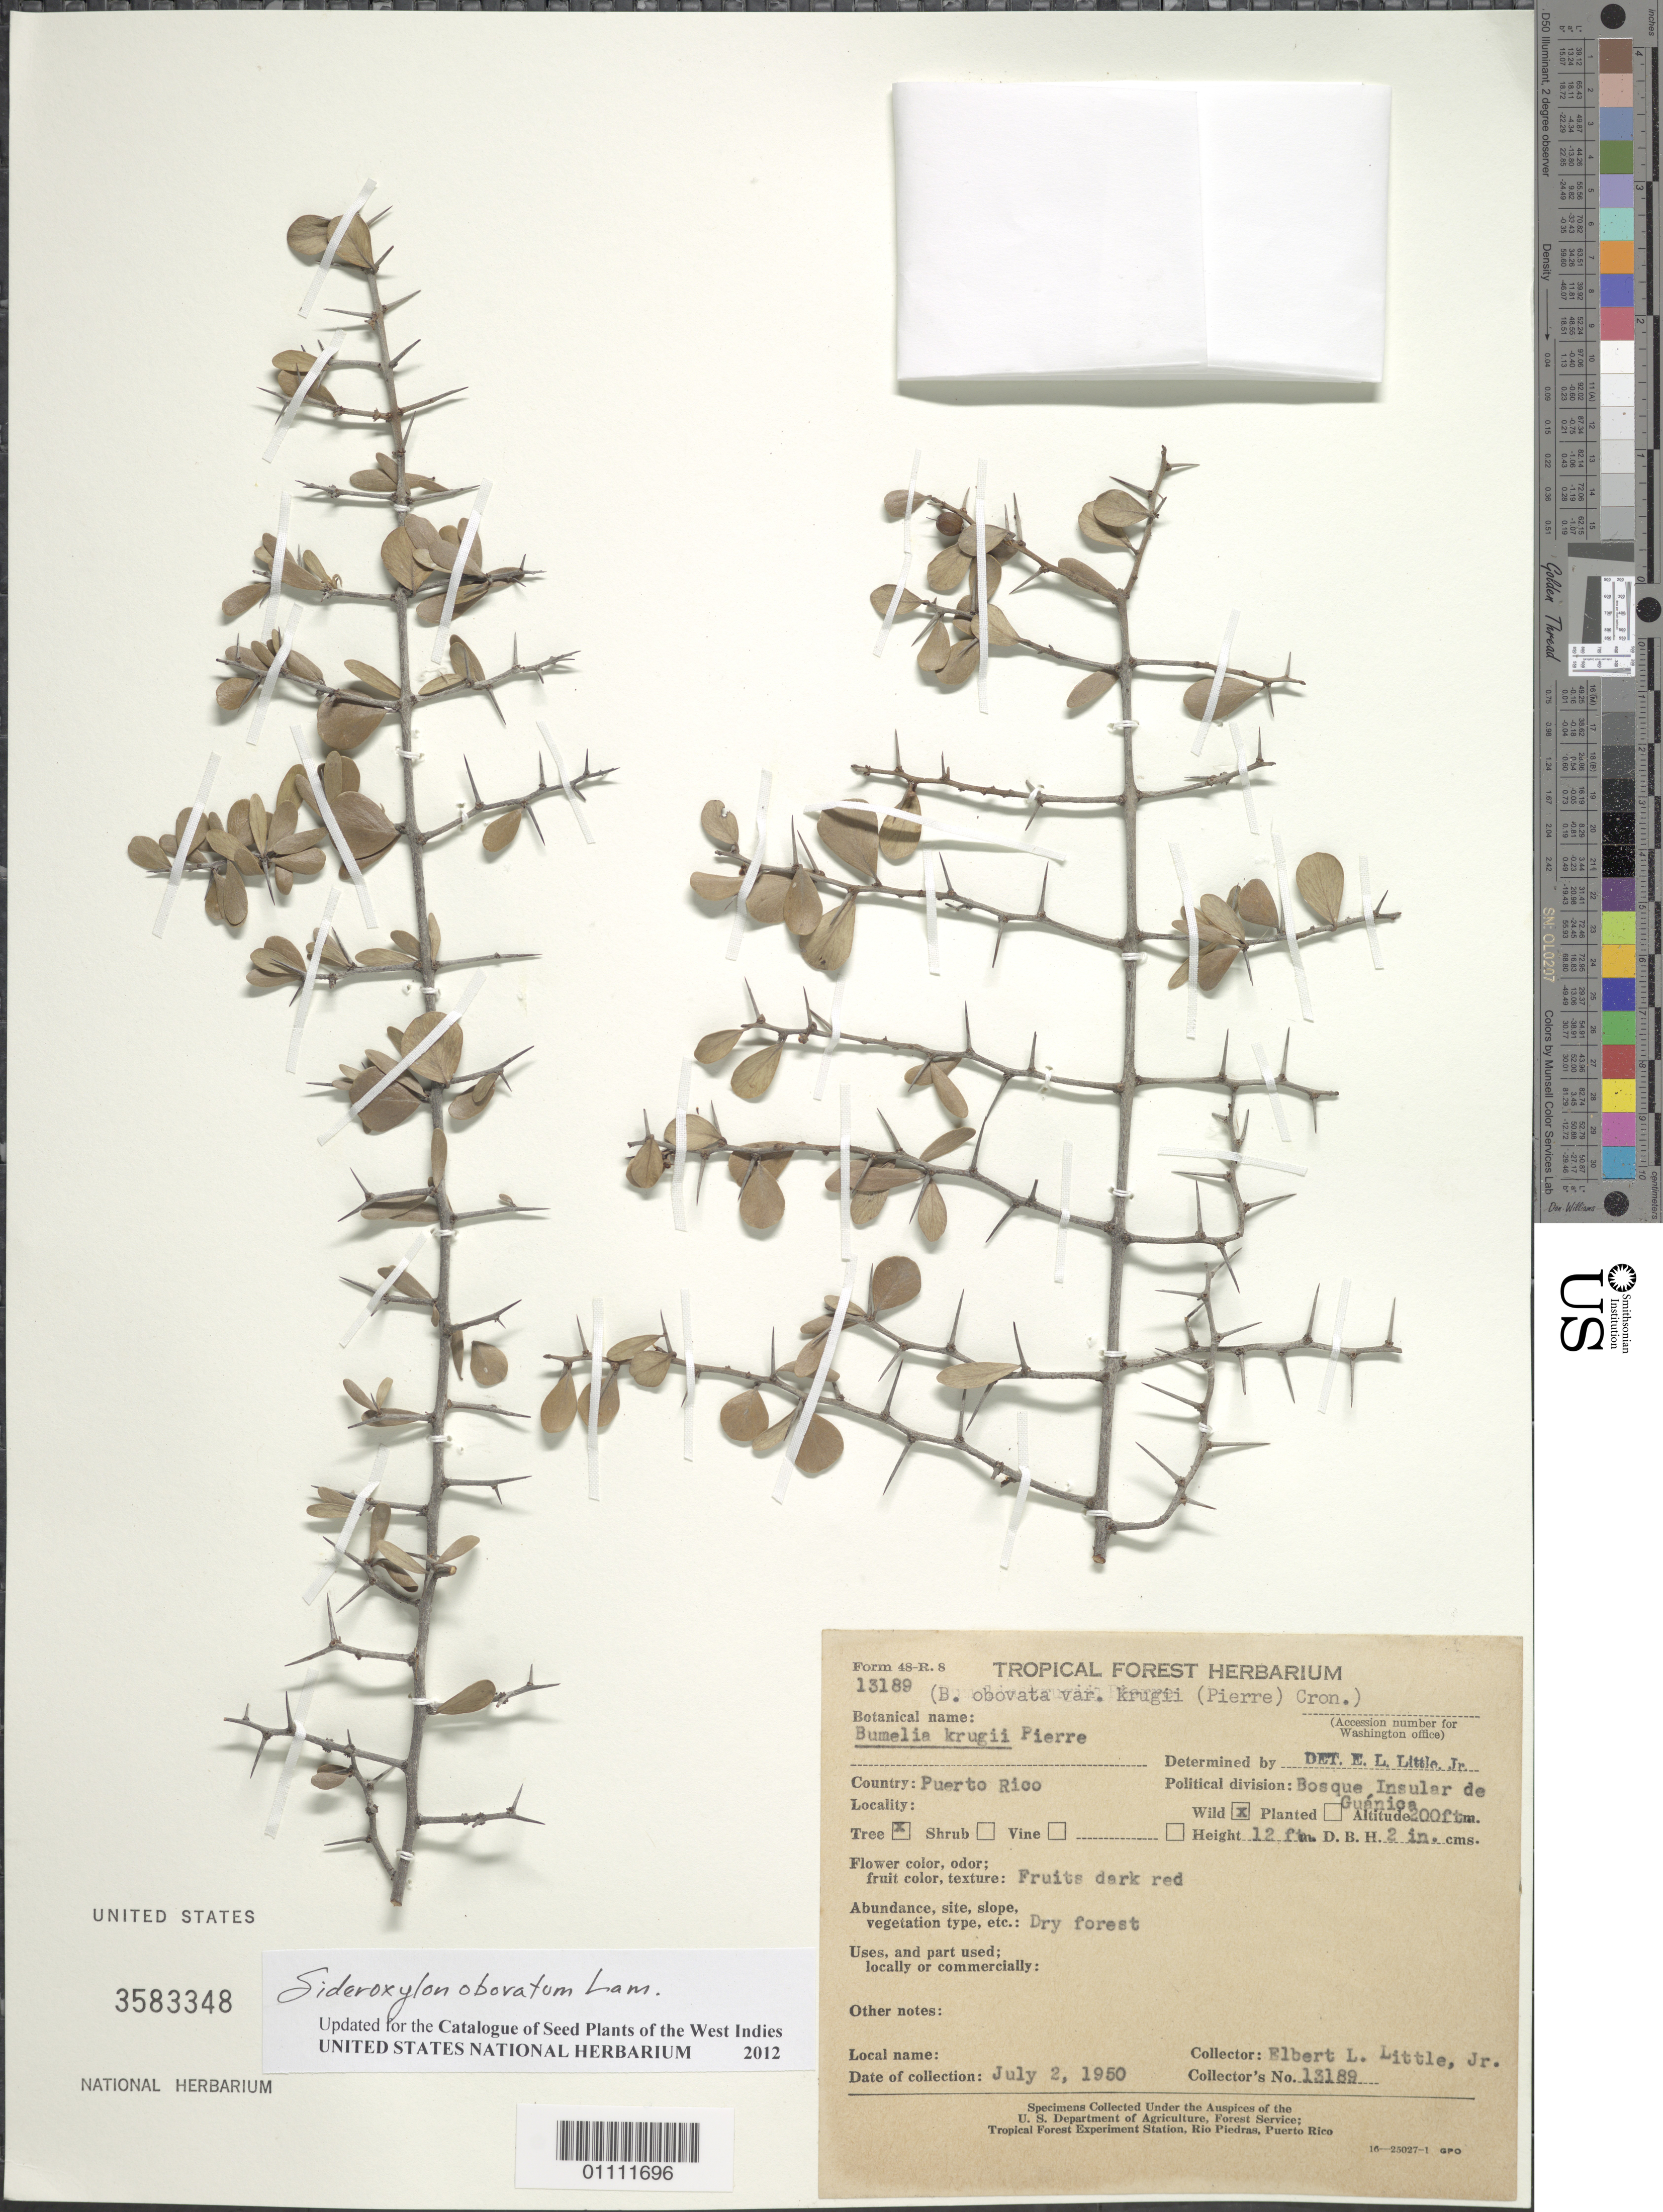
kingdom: Plantae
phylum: Tracheophyta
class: Magnoliopsida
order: Ericales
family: Sapotaceae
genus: Sideroxylon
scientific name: Sideroxylon obovatum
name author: Lam.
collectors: E. L. Little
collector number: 13189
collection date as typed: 02 Jul 1950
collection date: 1950-07-02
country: Puerto Rico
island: Puerto Rico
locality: Bosque Insular de Guánica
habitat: Dry forest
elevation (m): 61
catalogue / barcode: US 3583348